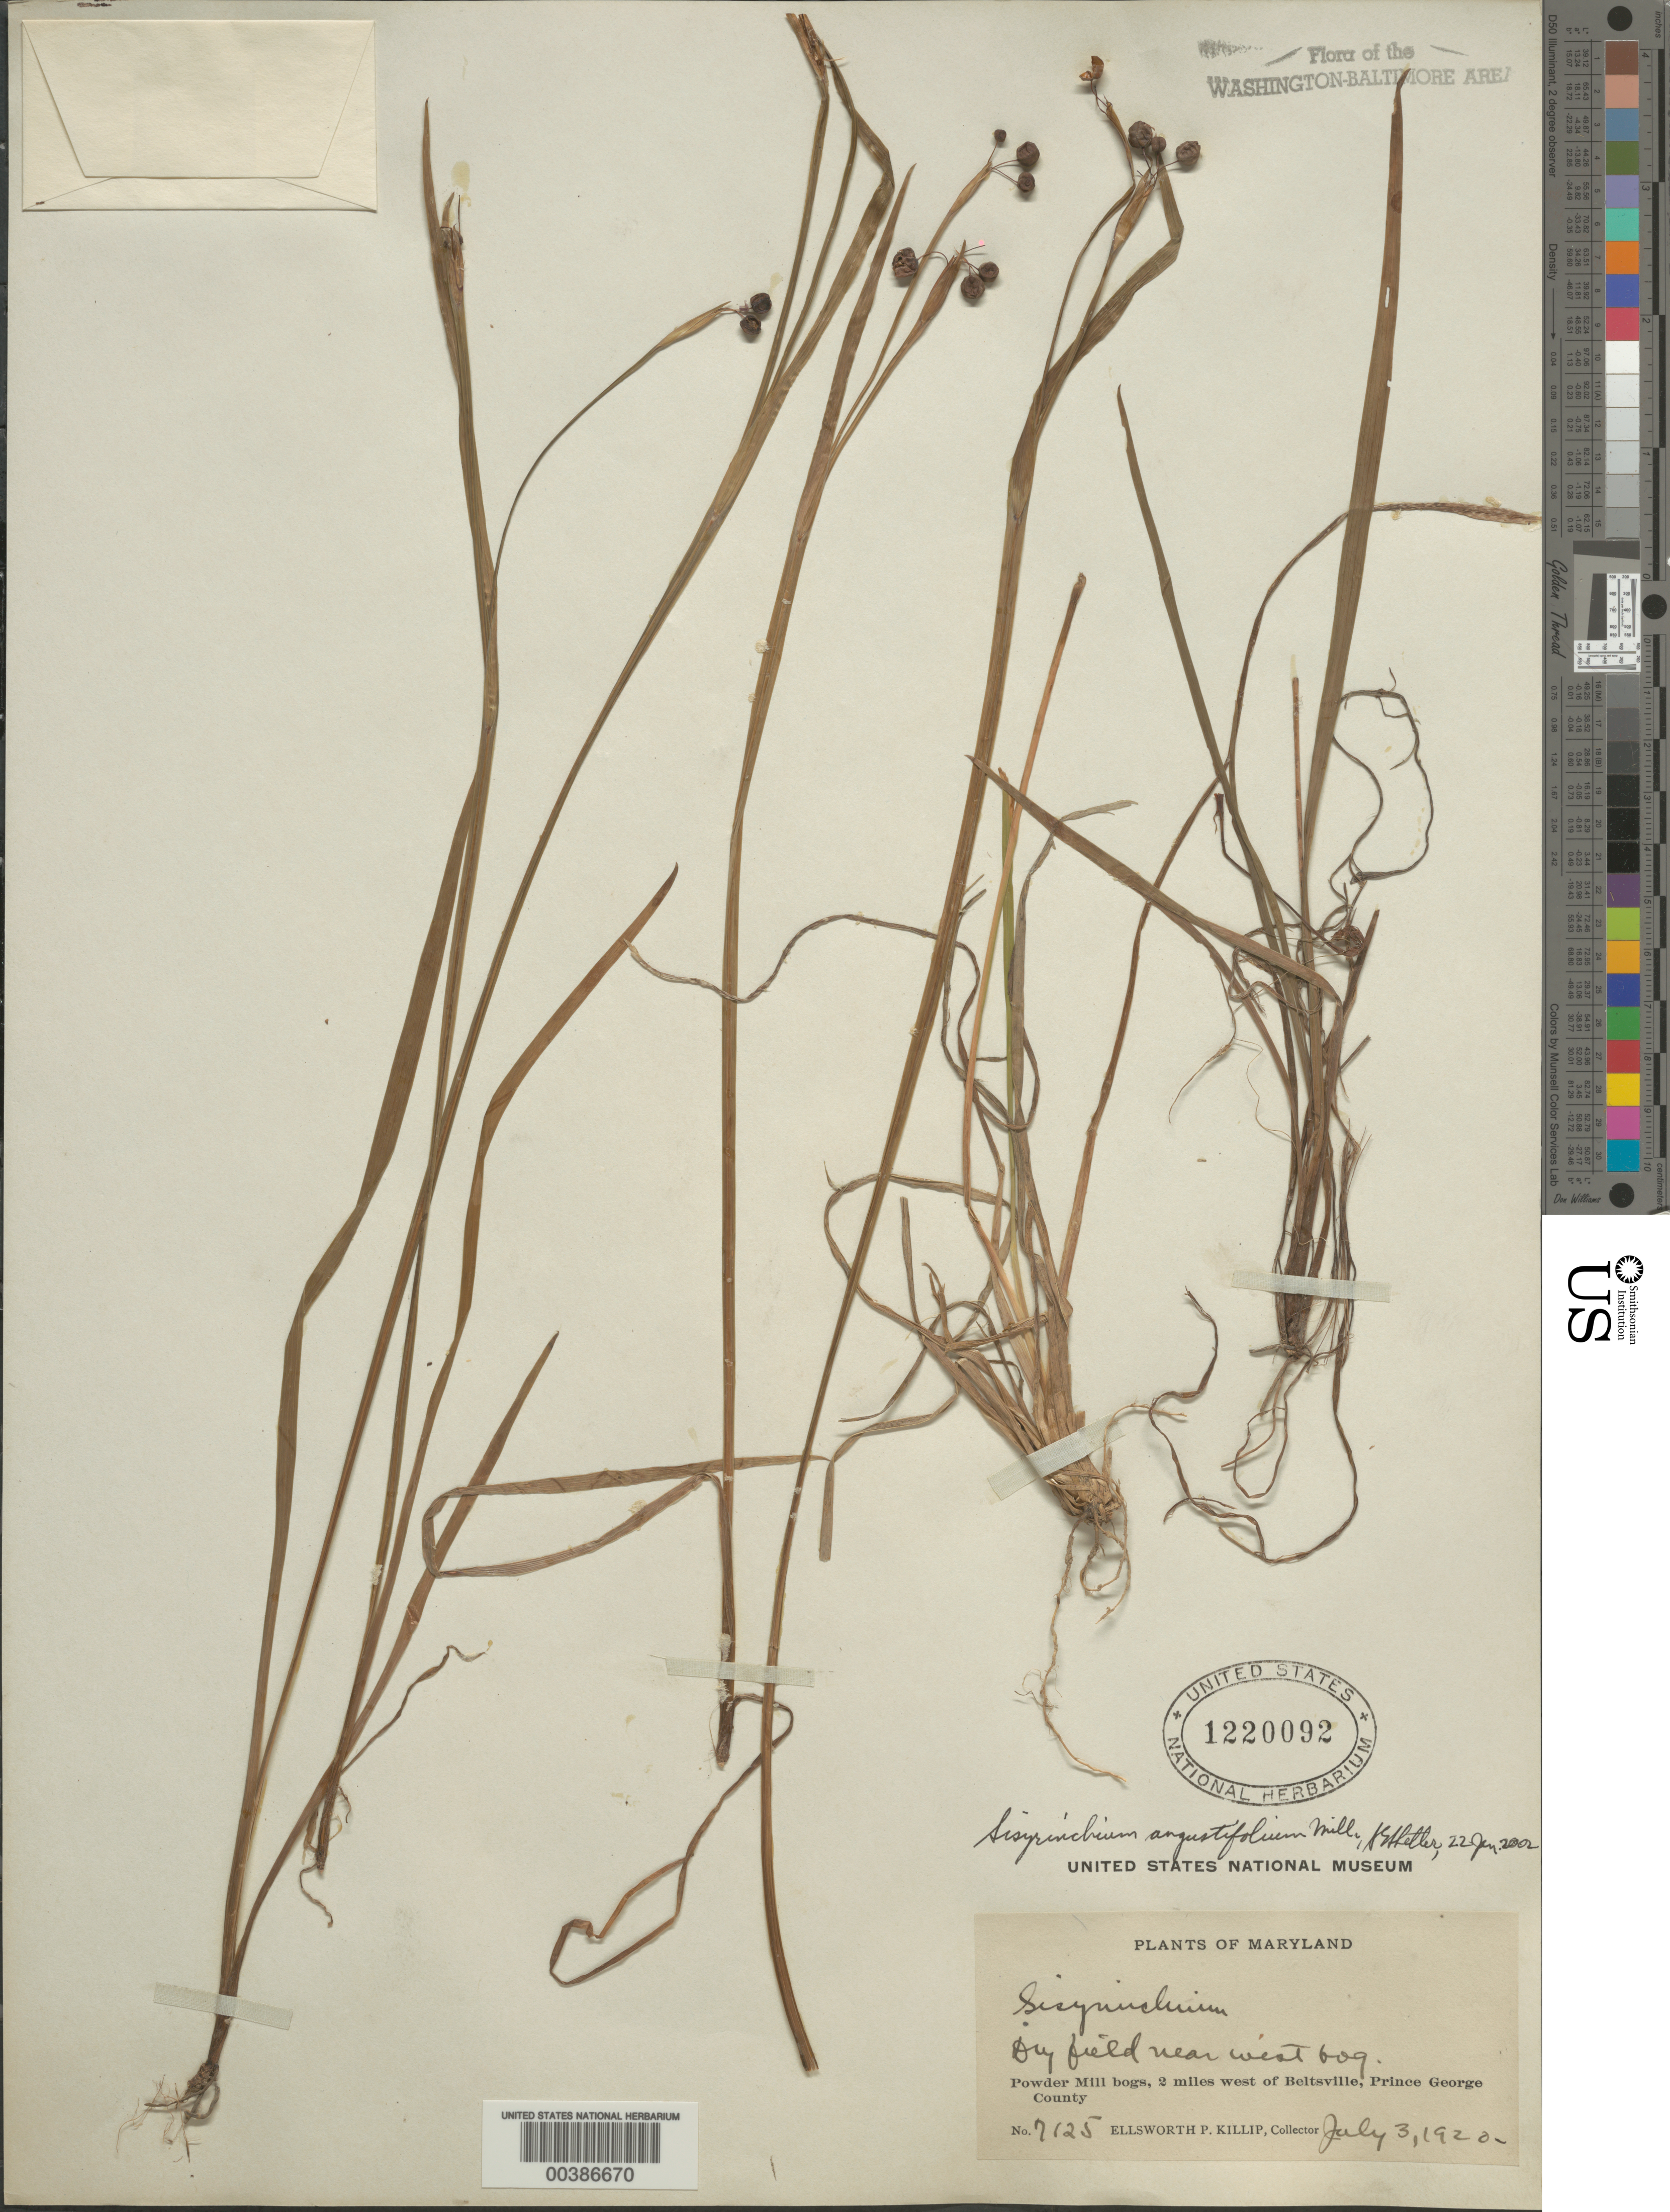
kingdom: Plantae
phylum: Tracheophyta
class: Liliopsida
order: Asparagales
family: Iridaceae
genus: Sisyrinchium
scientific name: Sisyrinchium angustifolium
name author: Mill.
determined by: Shetler, Stanwyn G., (US), NMNH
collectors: E. P. Killip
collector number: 7125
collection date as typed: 03 Jul 1920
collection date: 1920-07-03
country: United States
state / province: Maryland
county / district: Prince George's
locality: Powder Mill Bogs, west of Beltsville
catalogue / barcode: US 1220092